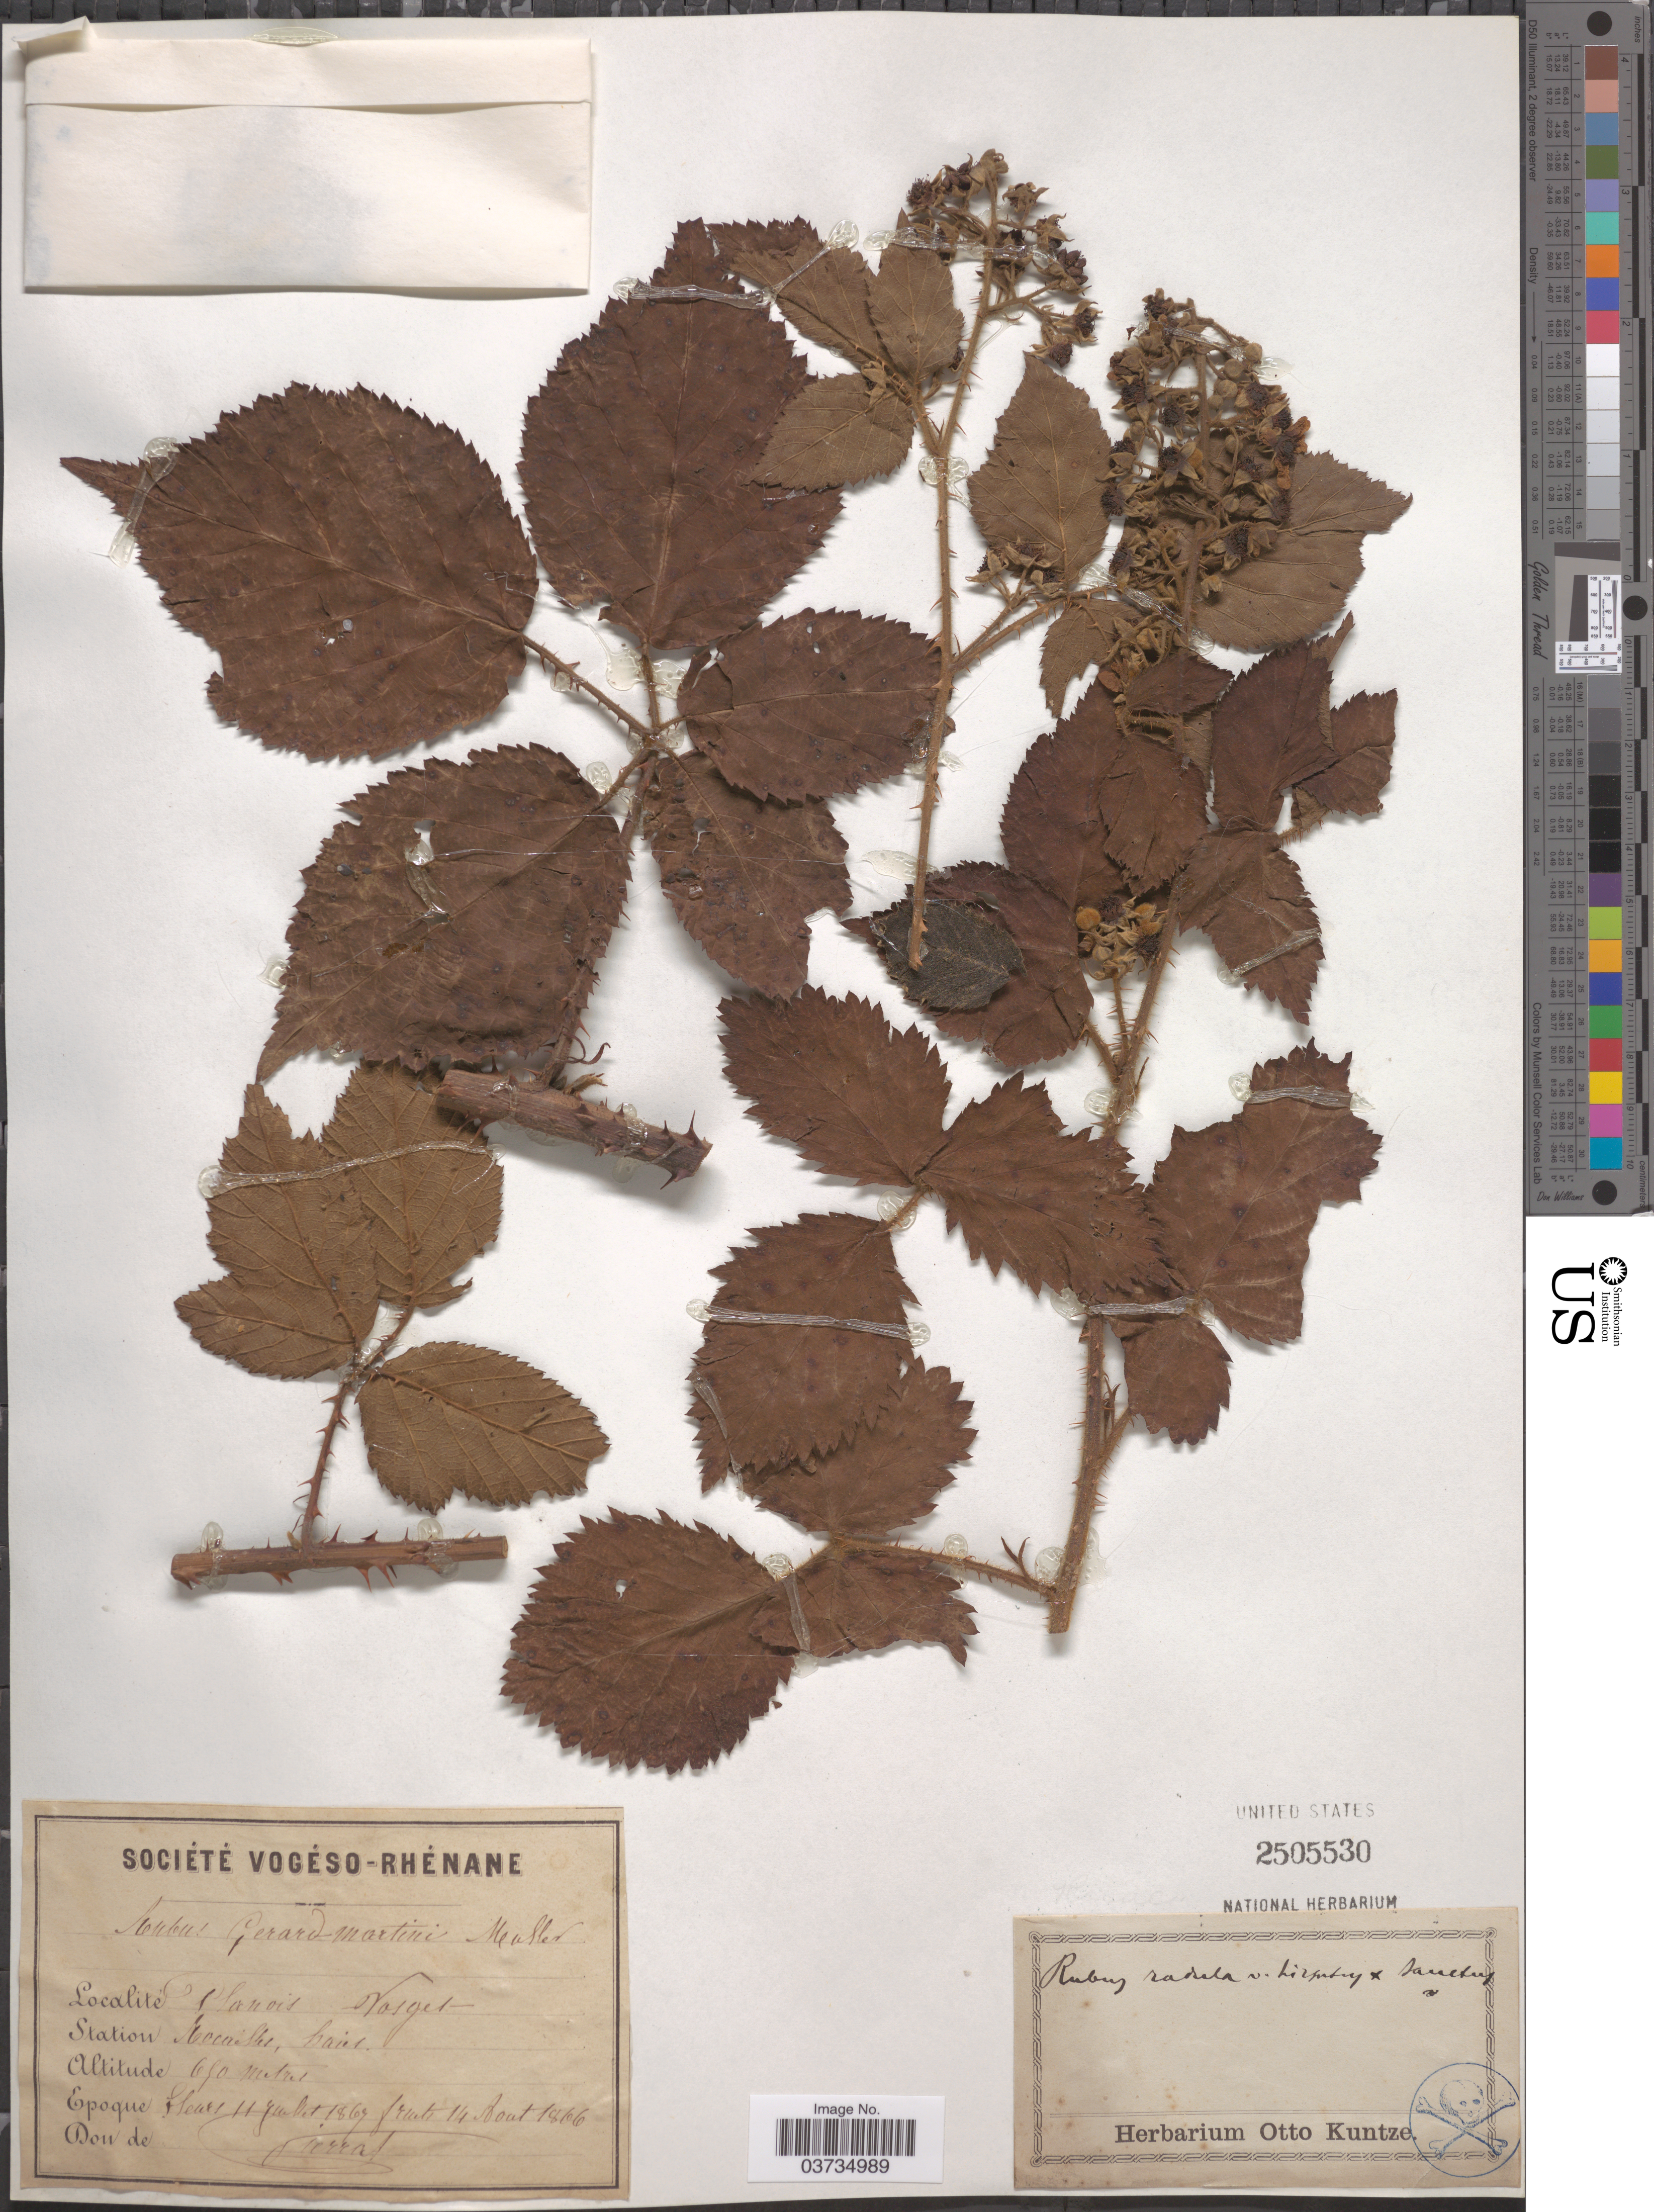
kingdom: Plantae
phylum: Tracheophyta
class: Magnoliopsida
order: Rosales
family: Rosaceae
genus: Rubus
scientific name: Rubus radula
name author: Weihe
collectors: Pierrat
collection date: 1866-08-14/1867-07-11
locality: Planois, Vosget. Station Mocailles, haies. [interpreted]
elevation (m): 690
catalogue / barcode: US 2505530